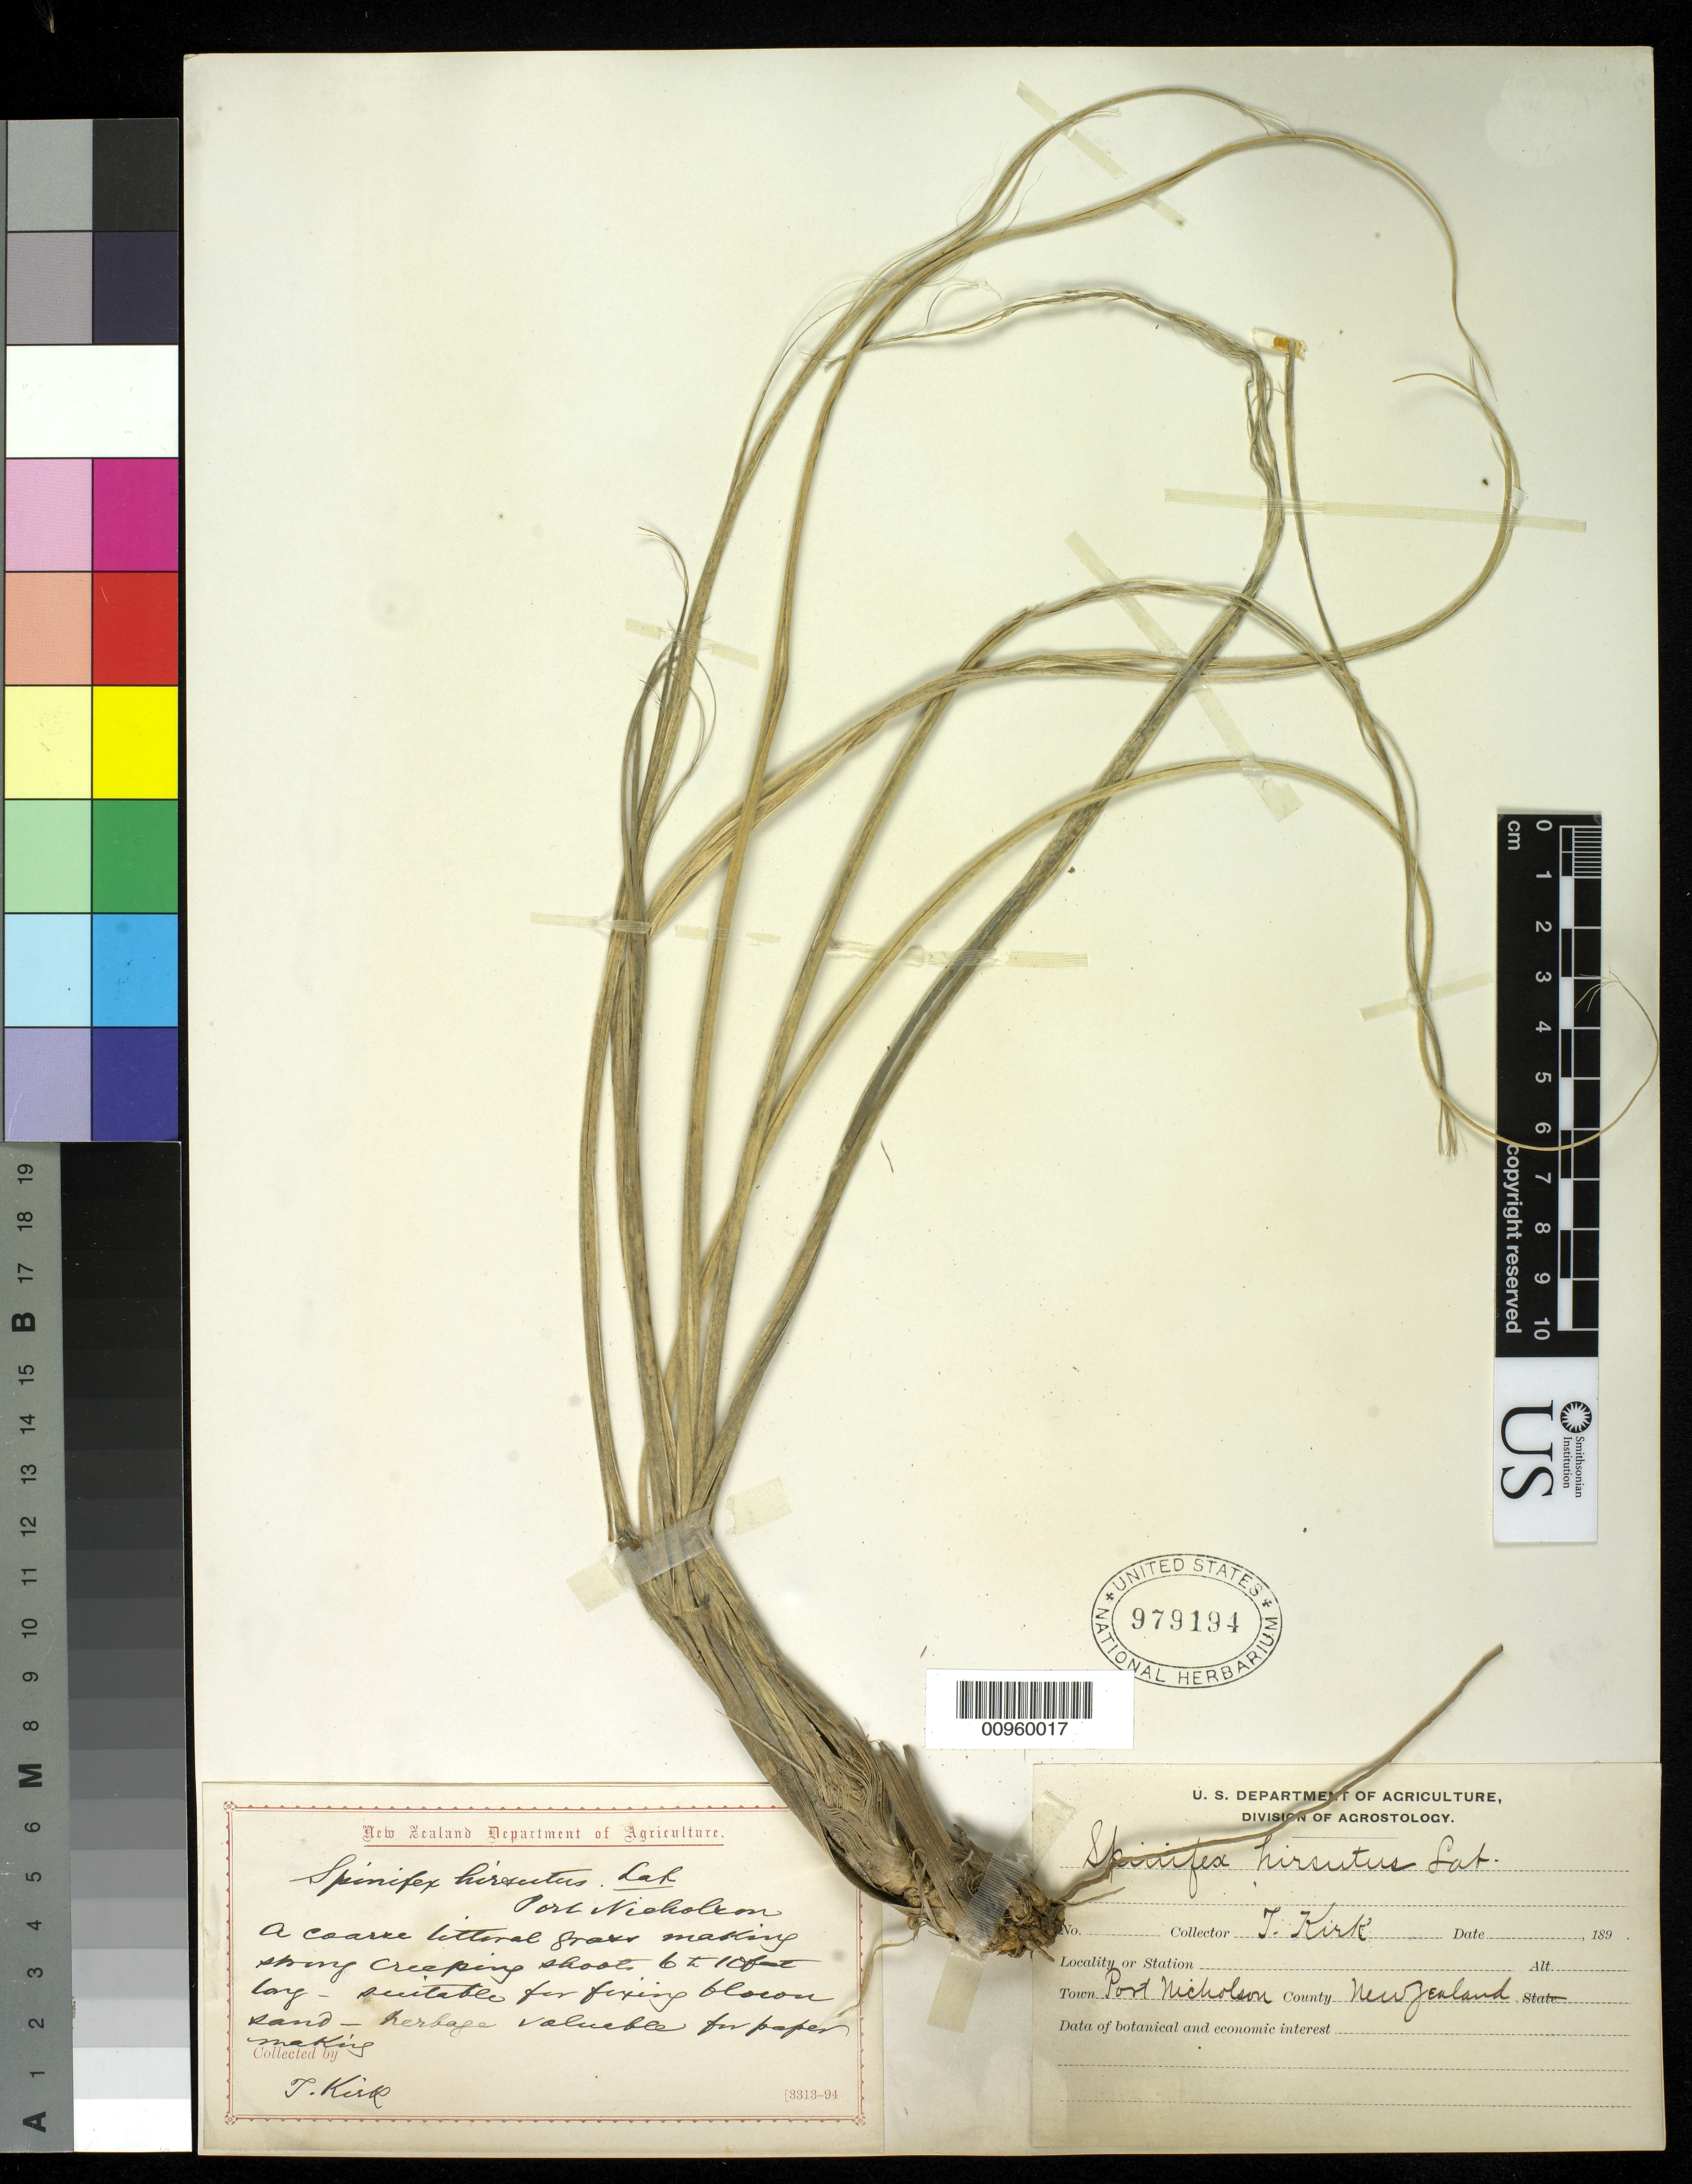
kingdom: Plantae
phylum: Tracheophyta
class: Liliopsida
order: Poales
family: Poaceae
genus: Spinifex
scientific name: Spinifex hirsutus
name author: Labill.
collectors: T. Kirk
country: New Zealand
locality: Port Nicholson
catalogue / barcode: US 979194